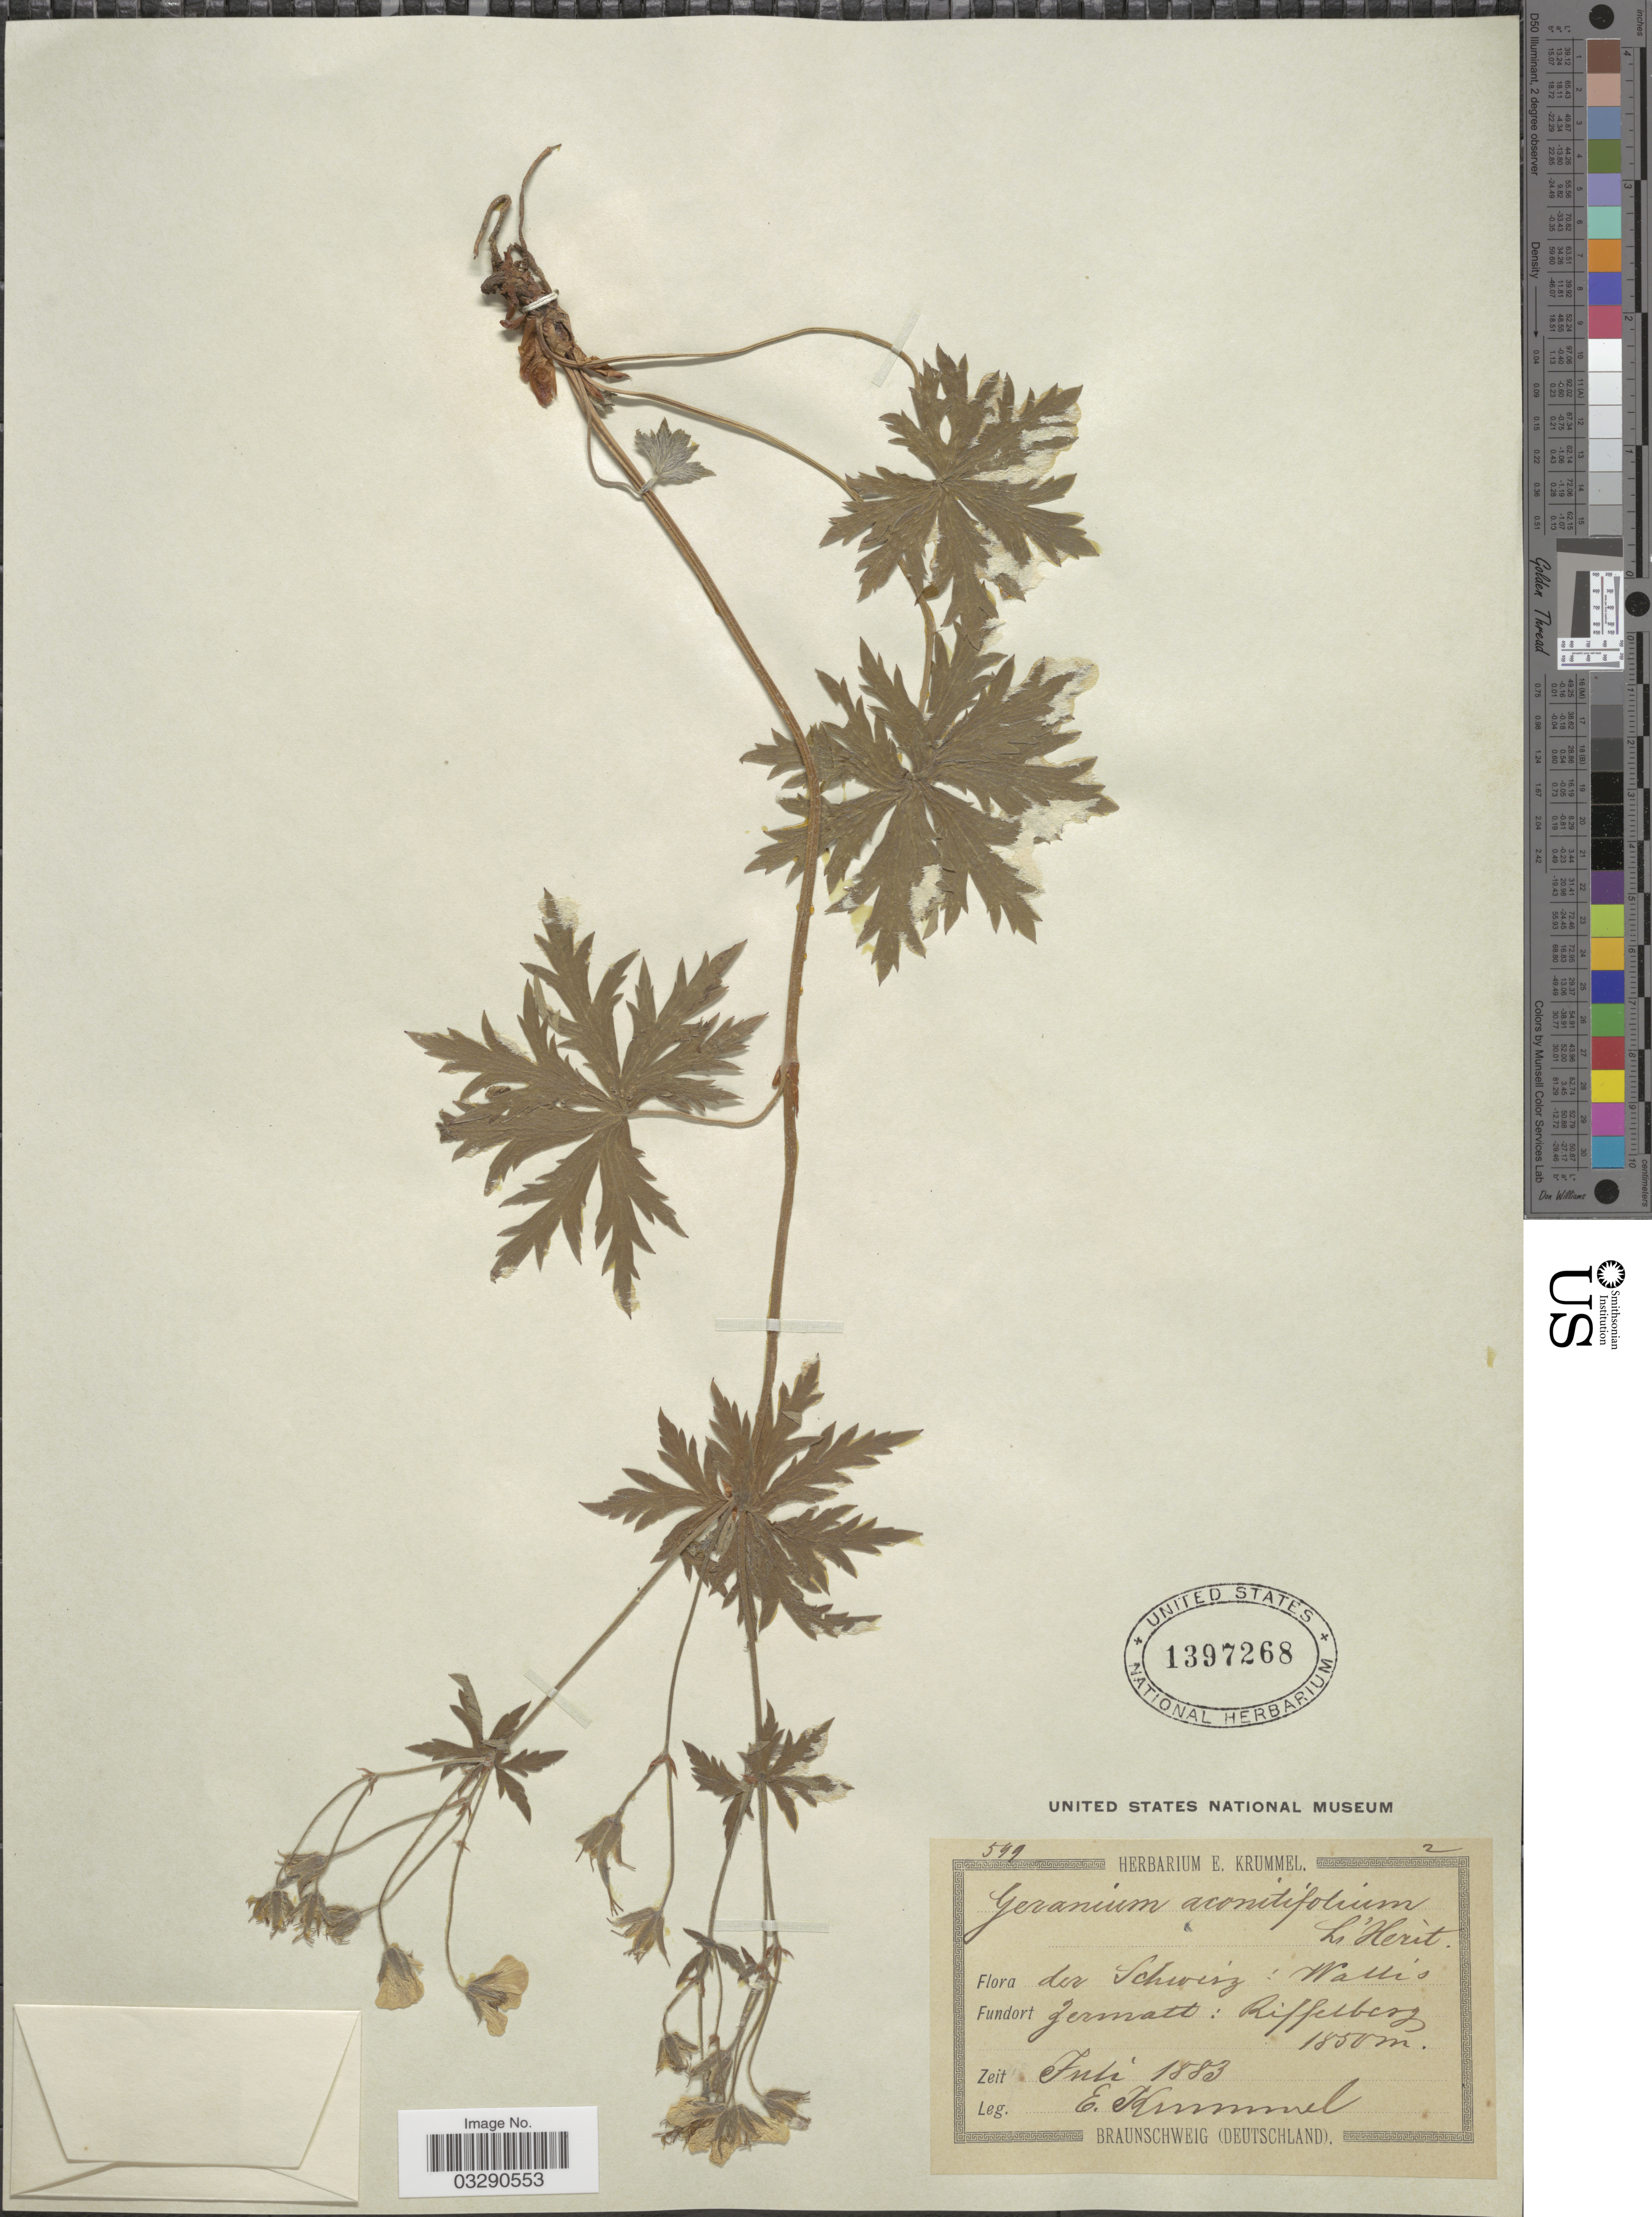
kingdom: Plantae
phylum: Tracheophyta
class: Magnoliopsida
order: Geraniales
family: Geraniaceae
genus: Geranium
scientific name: Geranium aconitifolium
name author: L'Hér.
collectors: E. Krummel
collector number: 549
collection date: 1883-07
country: Switzerland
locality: Schweiz: Wallis. Zermatt: Riffelberg.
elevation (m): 1850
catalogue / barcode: US 1397268